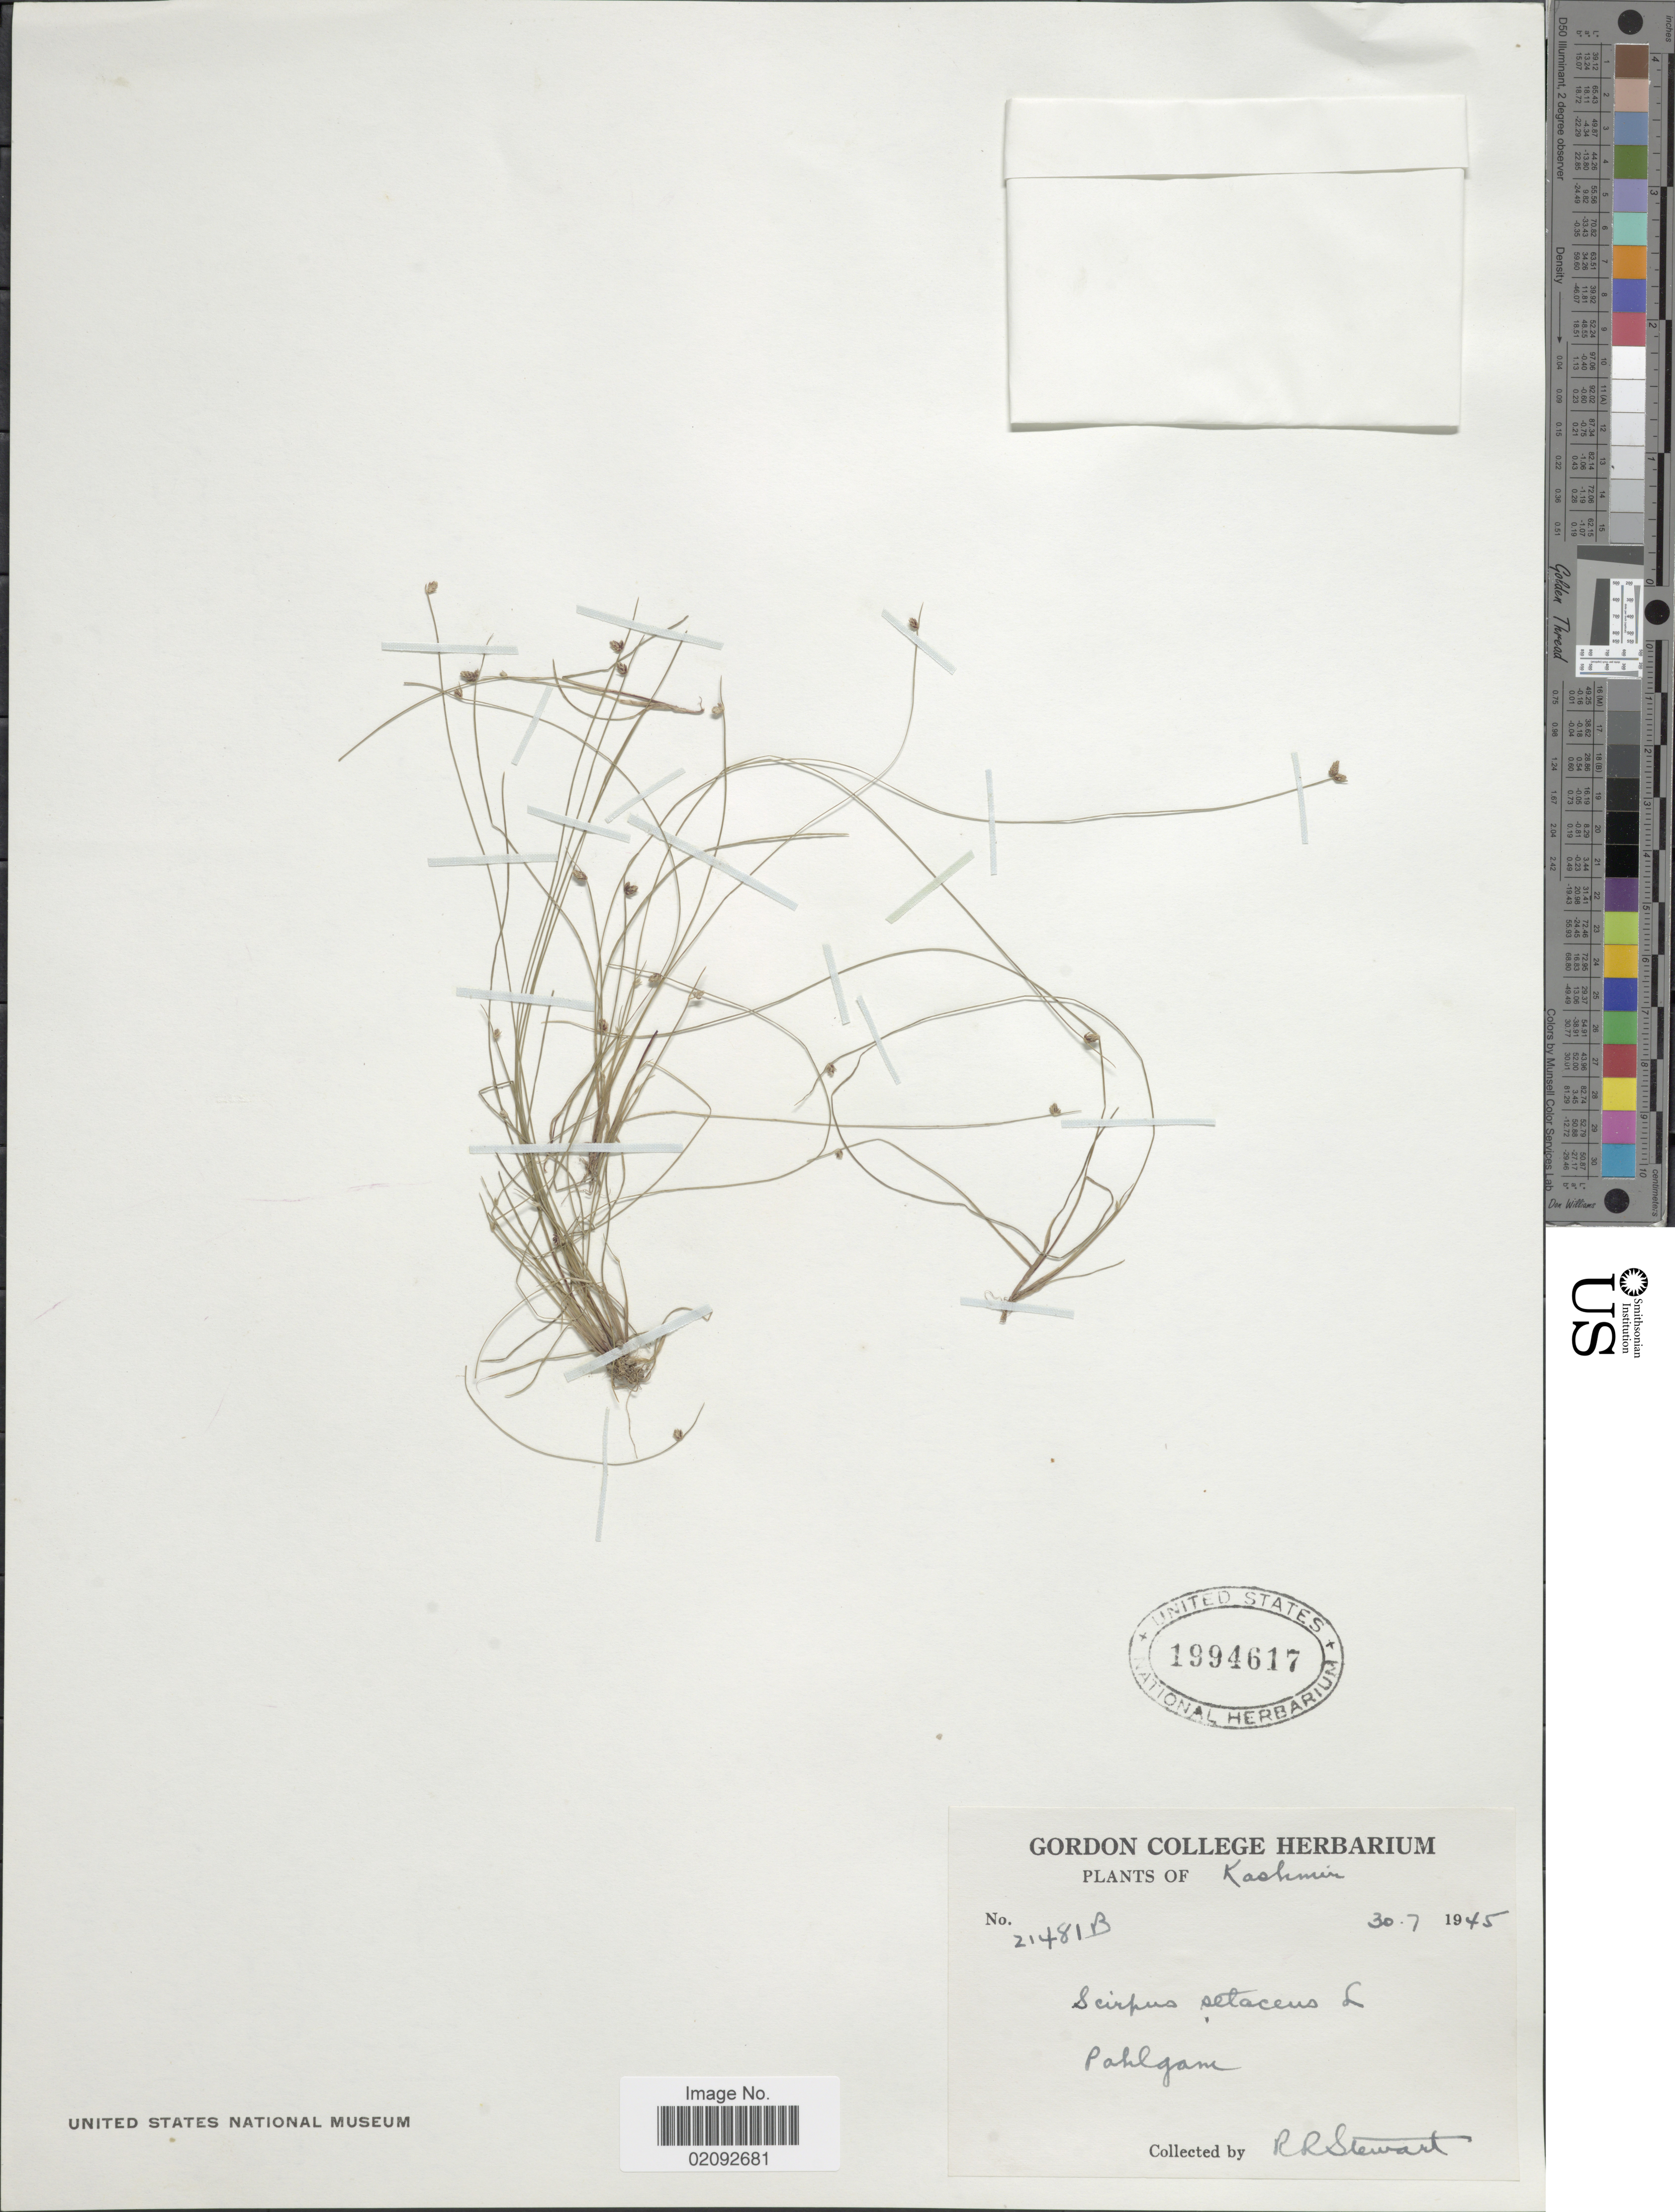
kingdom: Plantae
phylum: Tracheophyta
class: Liliopsida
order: Poales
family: Cyperaceae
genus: Isolepis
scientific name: Isolepis setacea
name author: (L.) R. Br.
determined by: Strong, Mark T., (BOT), Smithsonian Institution - National Museum of Natural History (UNITED STATES)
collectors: R. R. Stewart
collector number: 2141B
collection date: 1945-07-30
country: India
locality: Kashmir, Pahlgam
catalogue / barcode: US 1994617